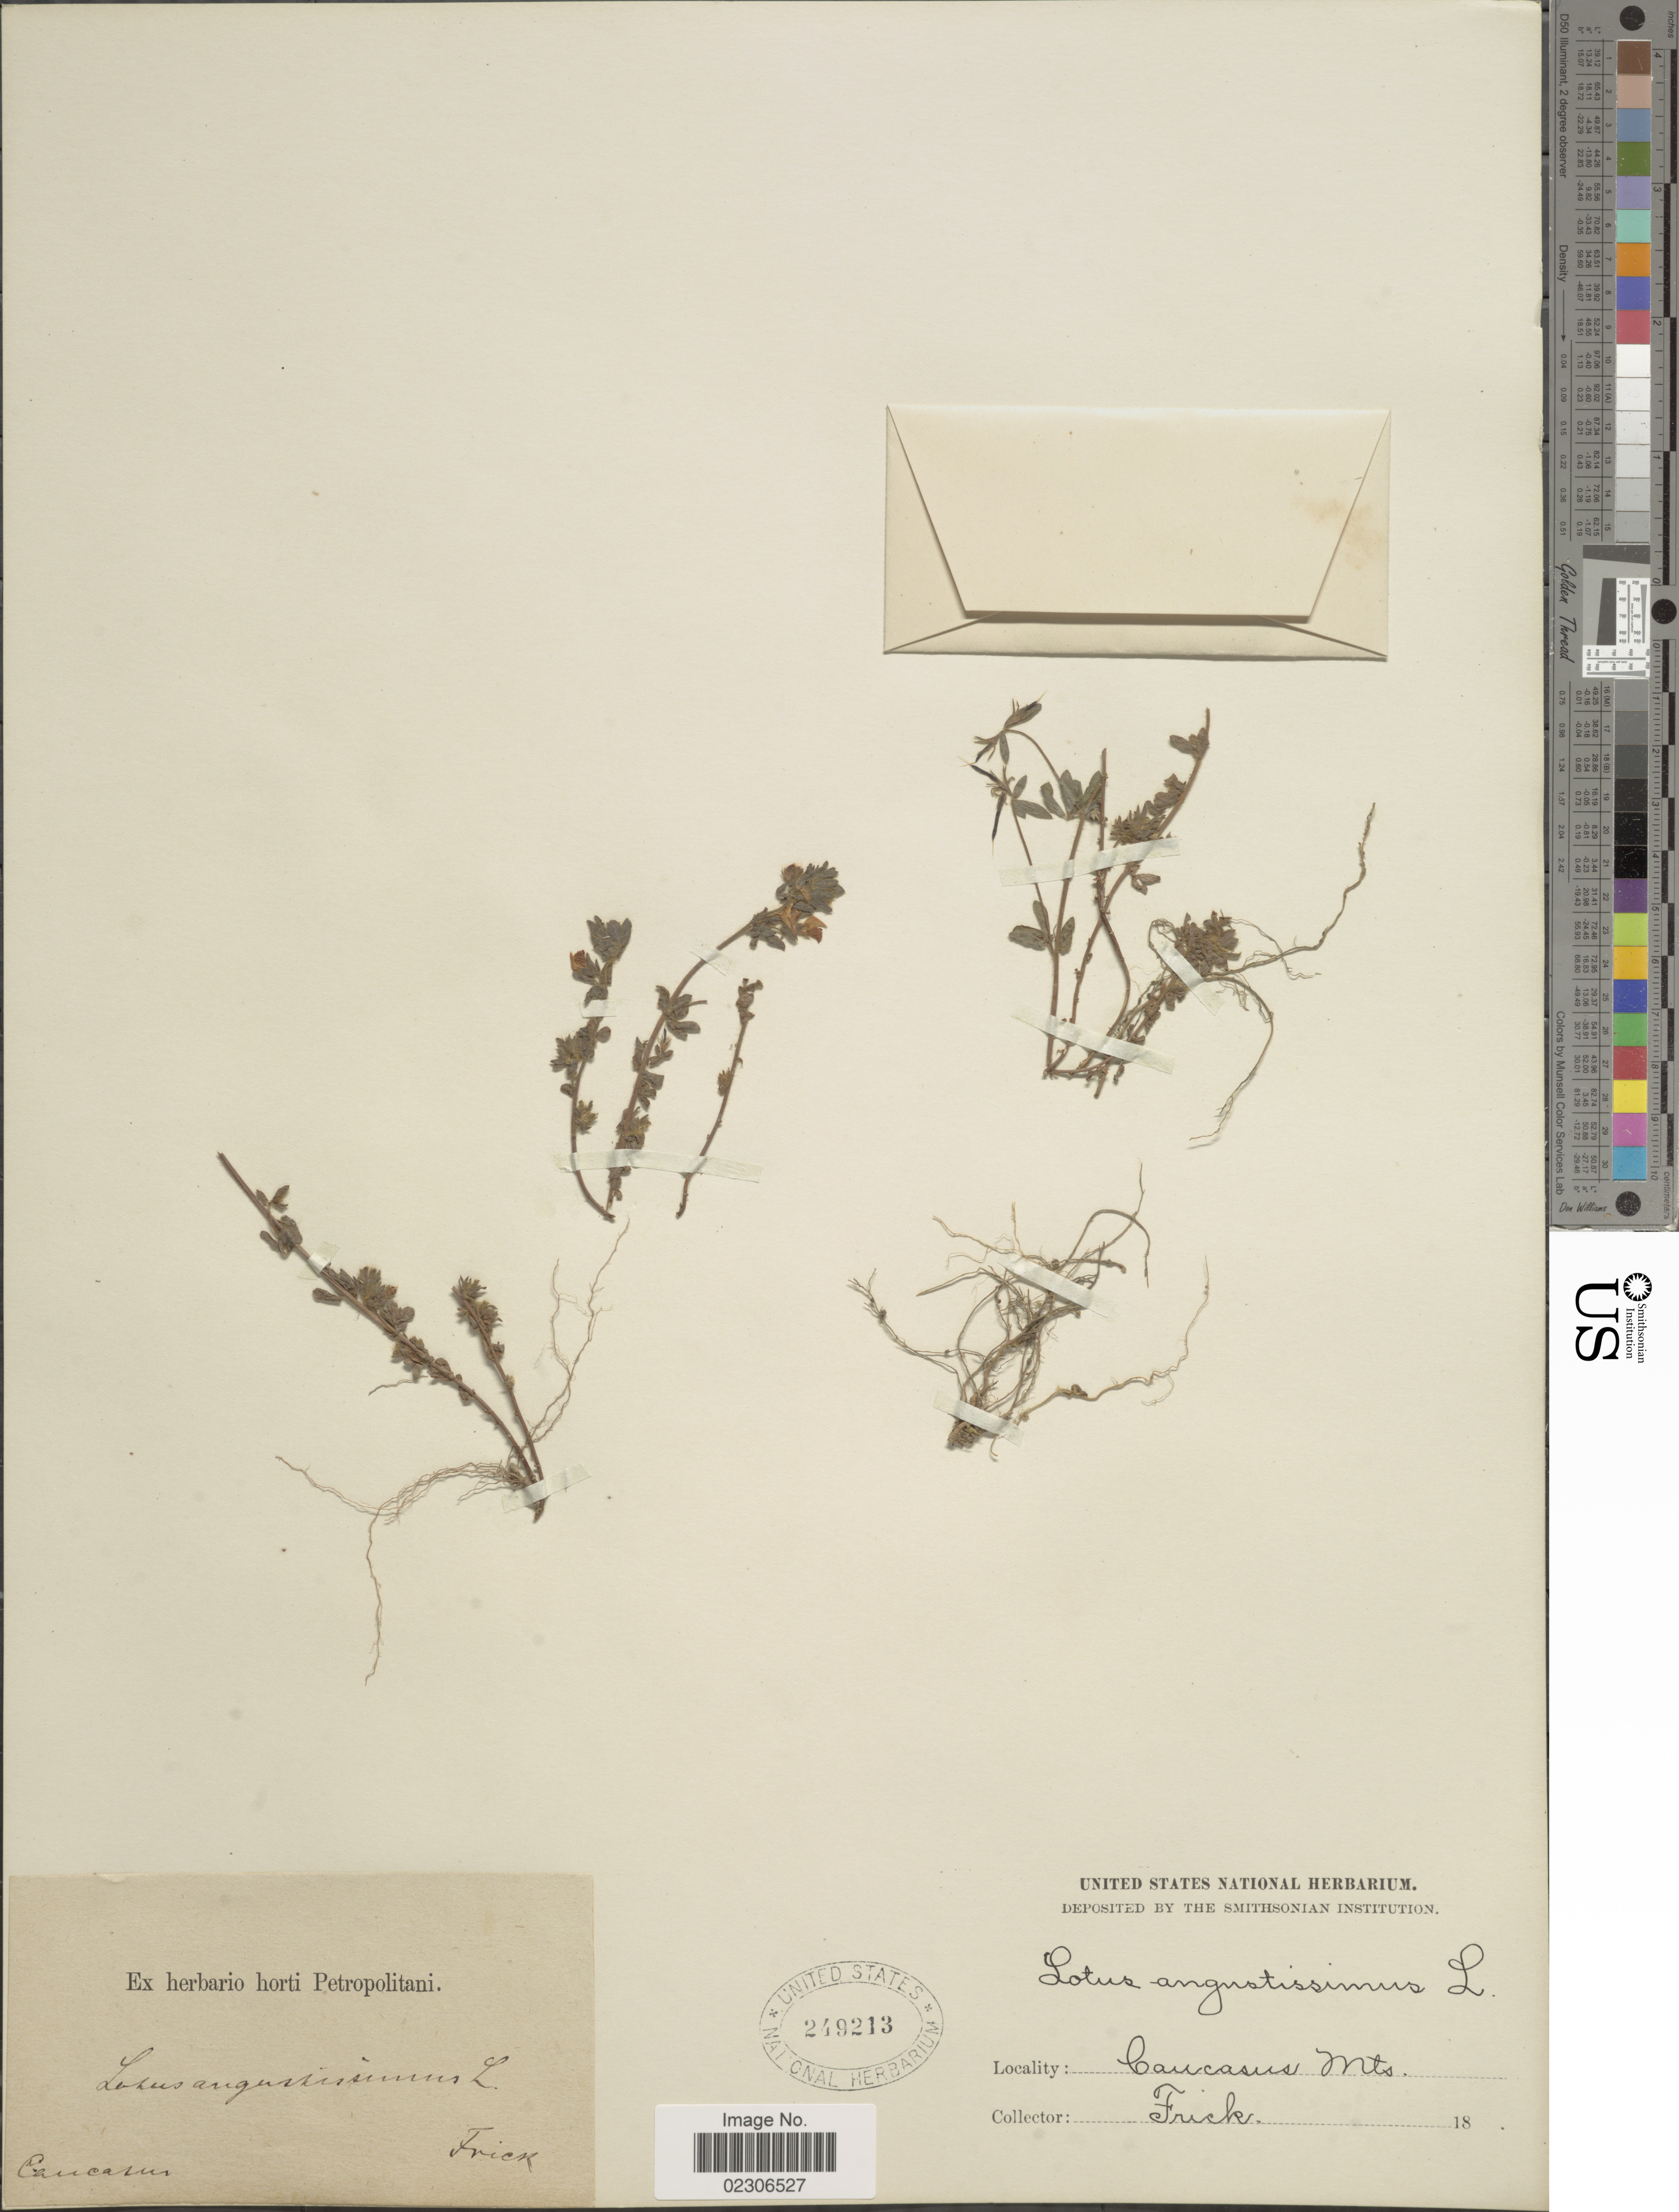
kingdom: Plantae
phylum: Tracheophyta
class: Magnoliopsida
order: Fabales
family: Fabaceae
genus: Lotus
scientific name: Lotus angustissimus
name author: L.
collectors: Frick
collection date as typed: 18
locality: Caucasus Mts.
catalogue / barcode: US 249213